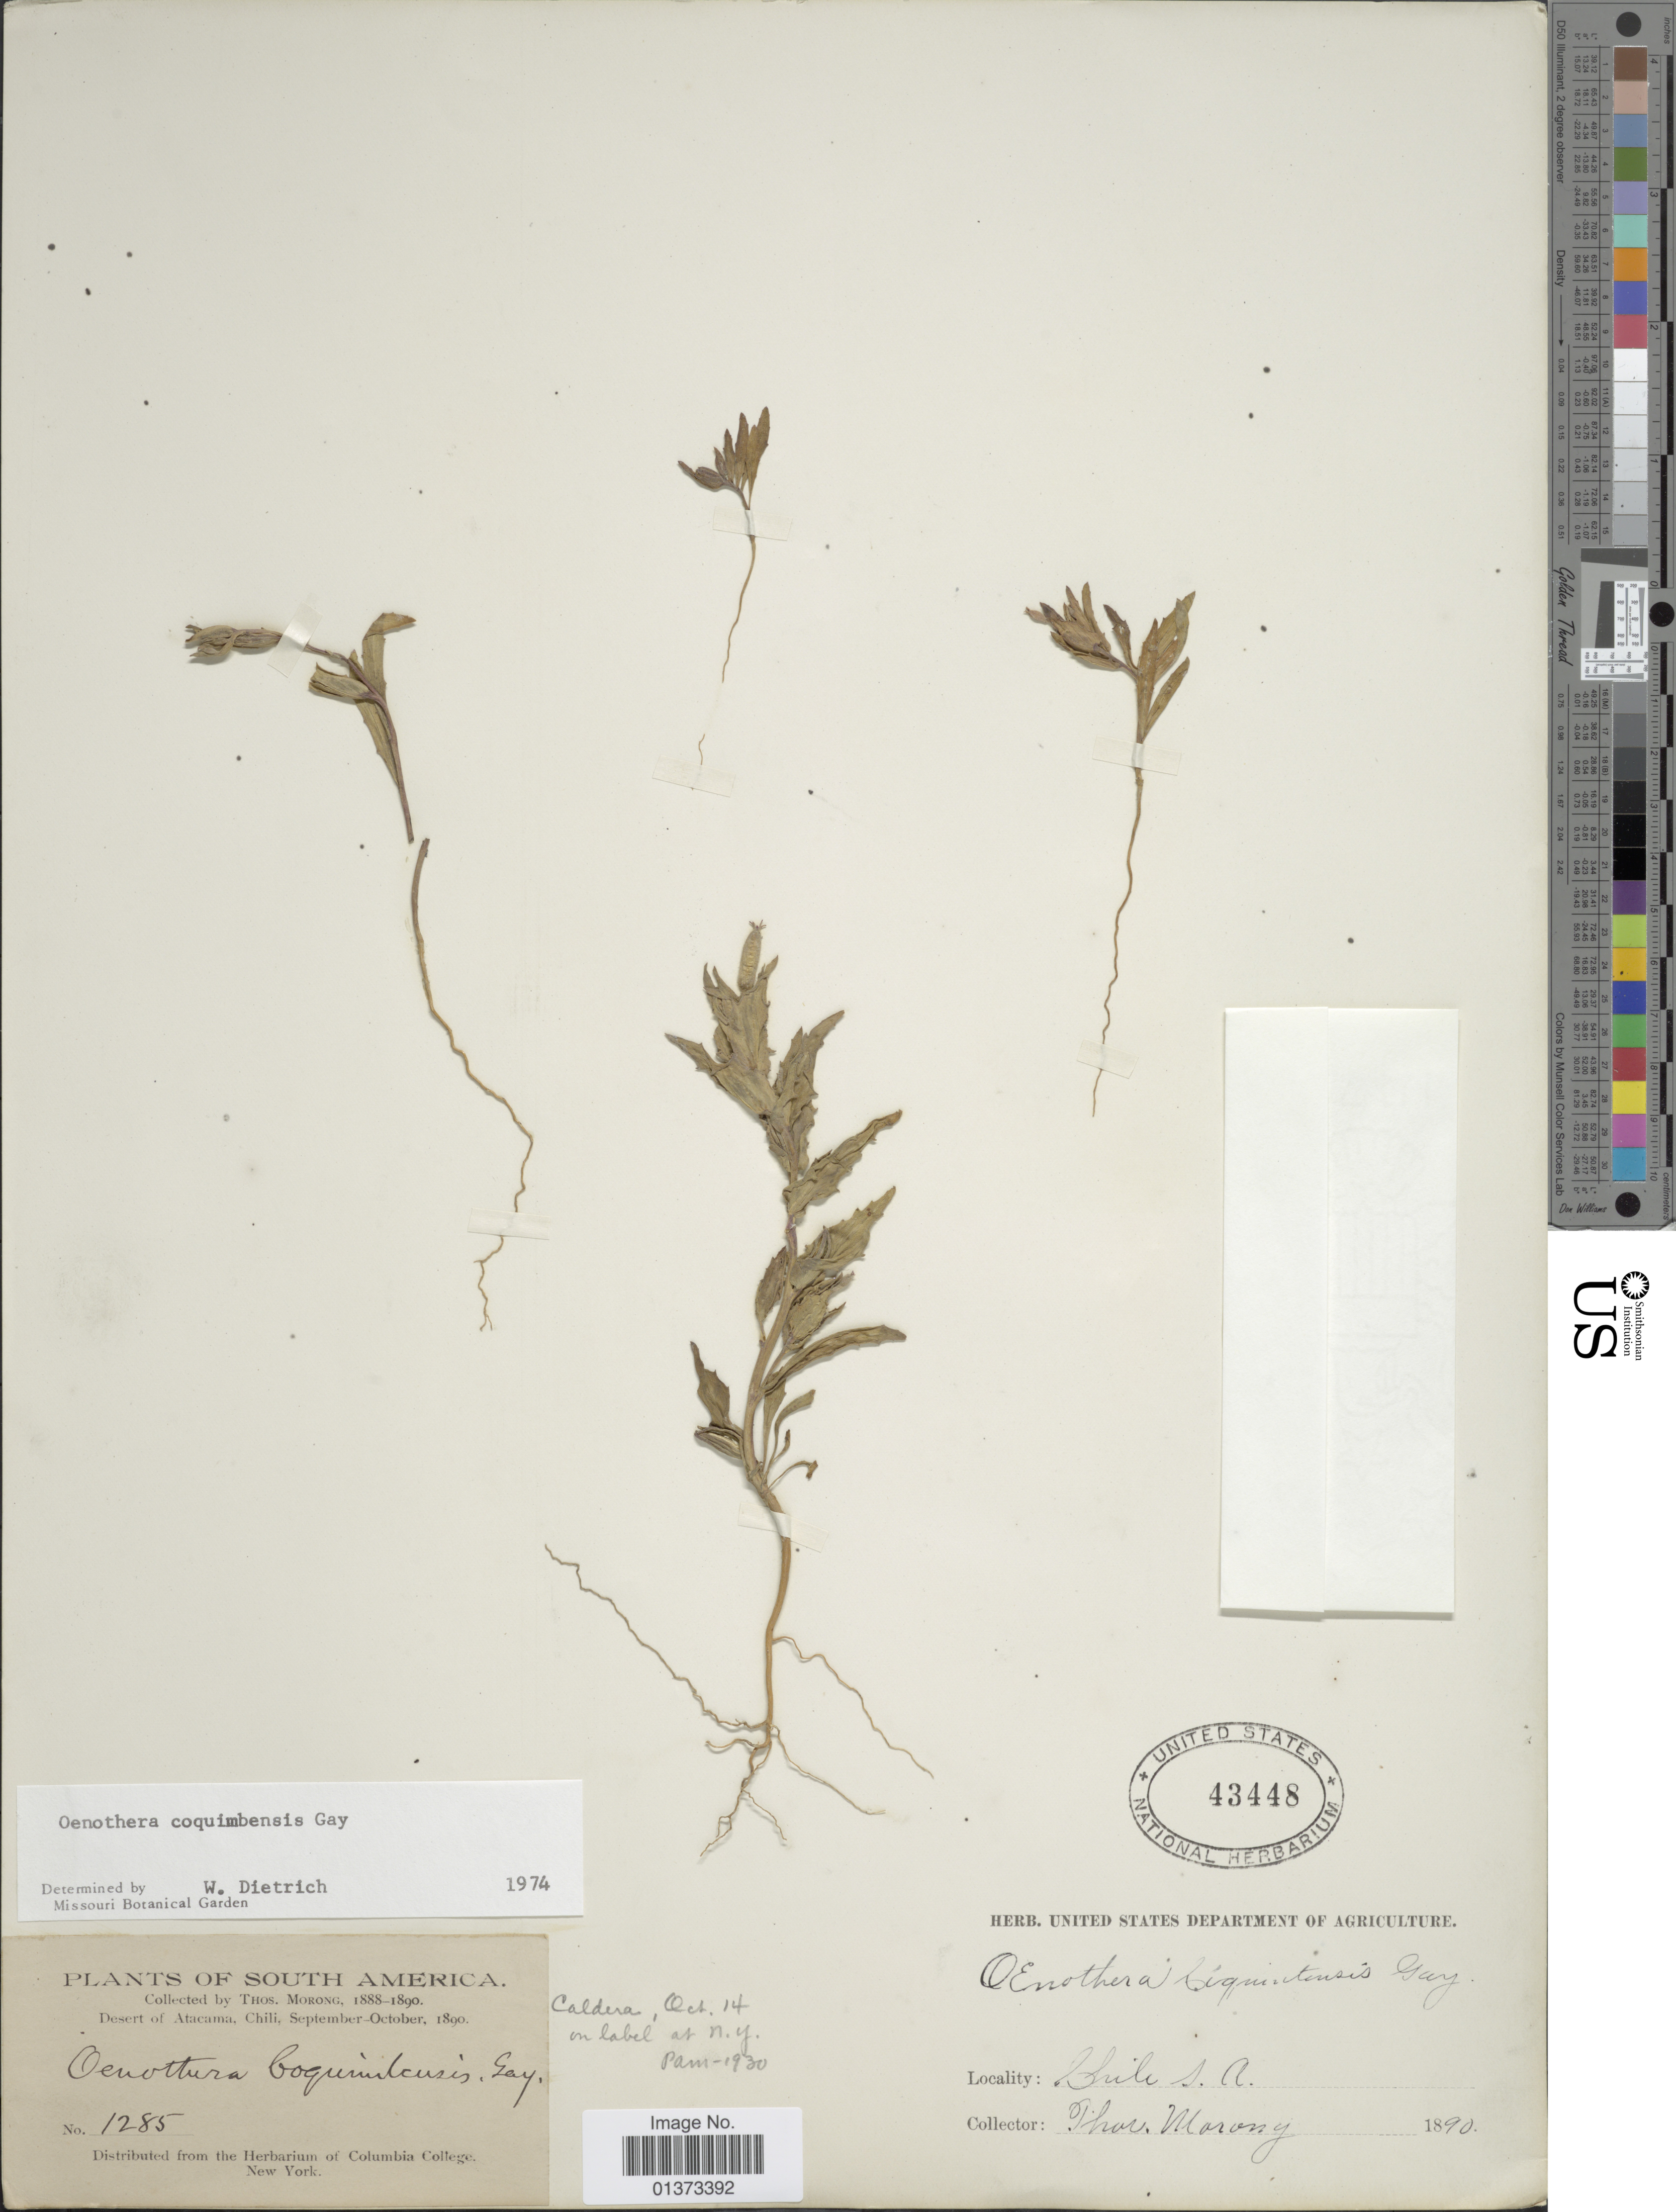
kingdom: Plantae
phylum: Tracheophyta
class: Magnoliopsida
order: Myrtales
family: Onagraceae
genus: Oenothera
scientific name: Oenothera coquimbensis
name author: Gay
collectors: ex herb. T. Morong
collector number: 1285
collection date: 1890-09/1890-10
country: Chile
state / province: Atacama (III)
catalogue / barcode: US 43448